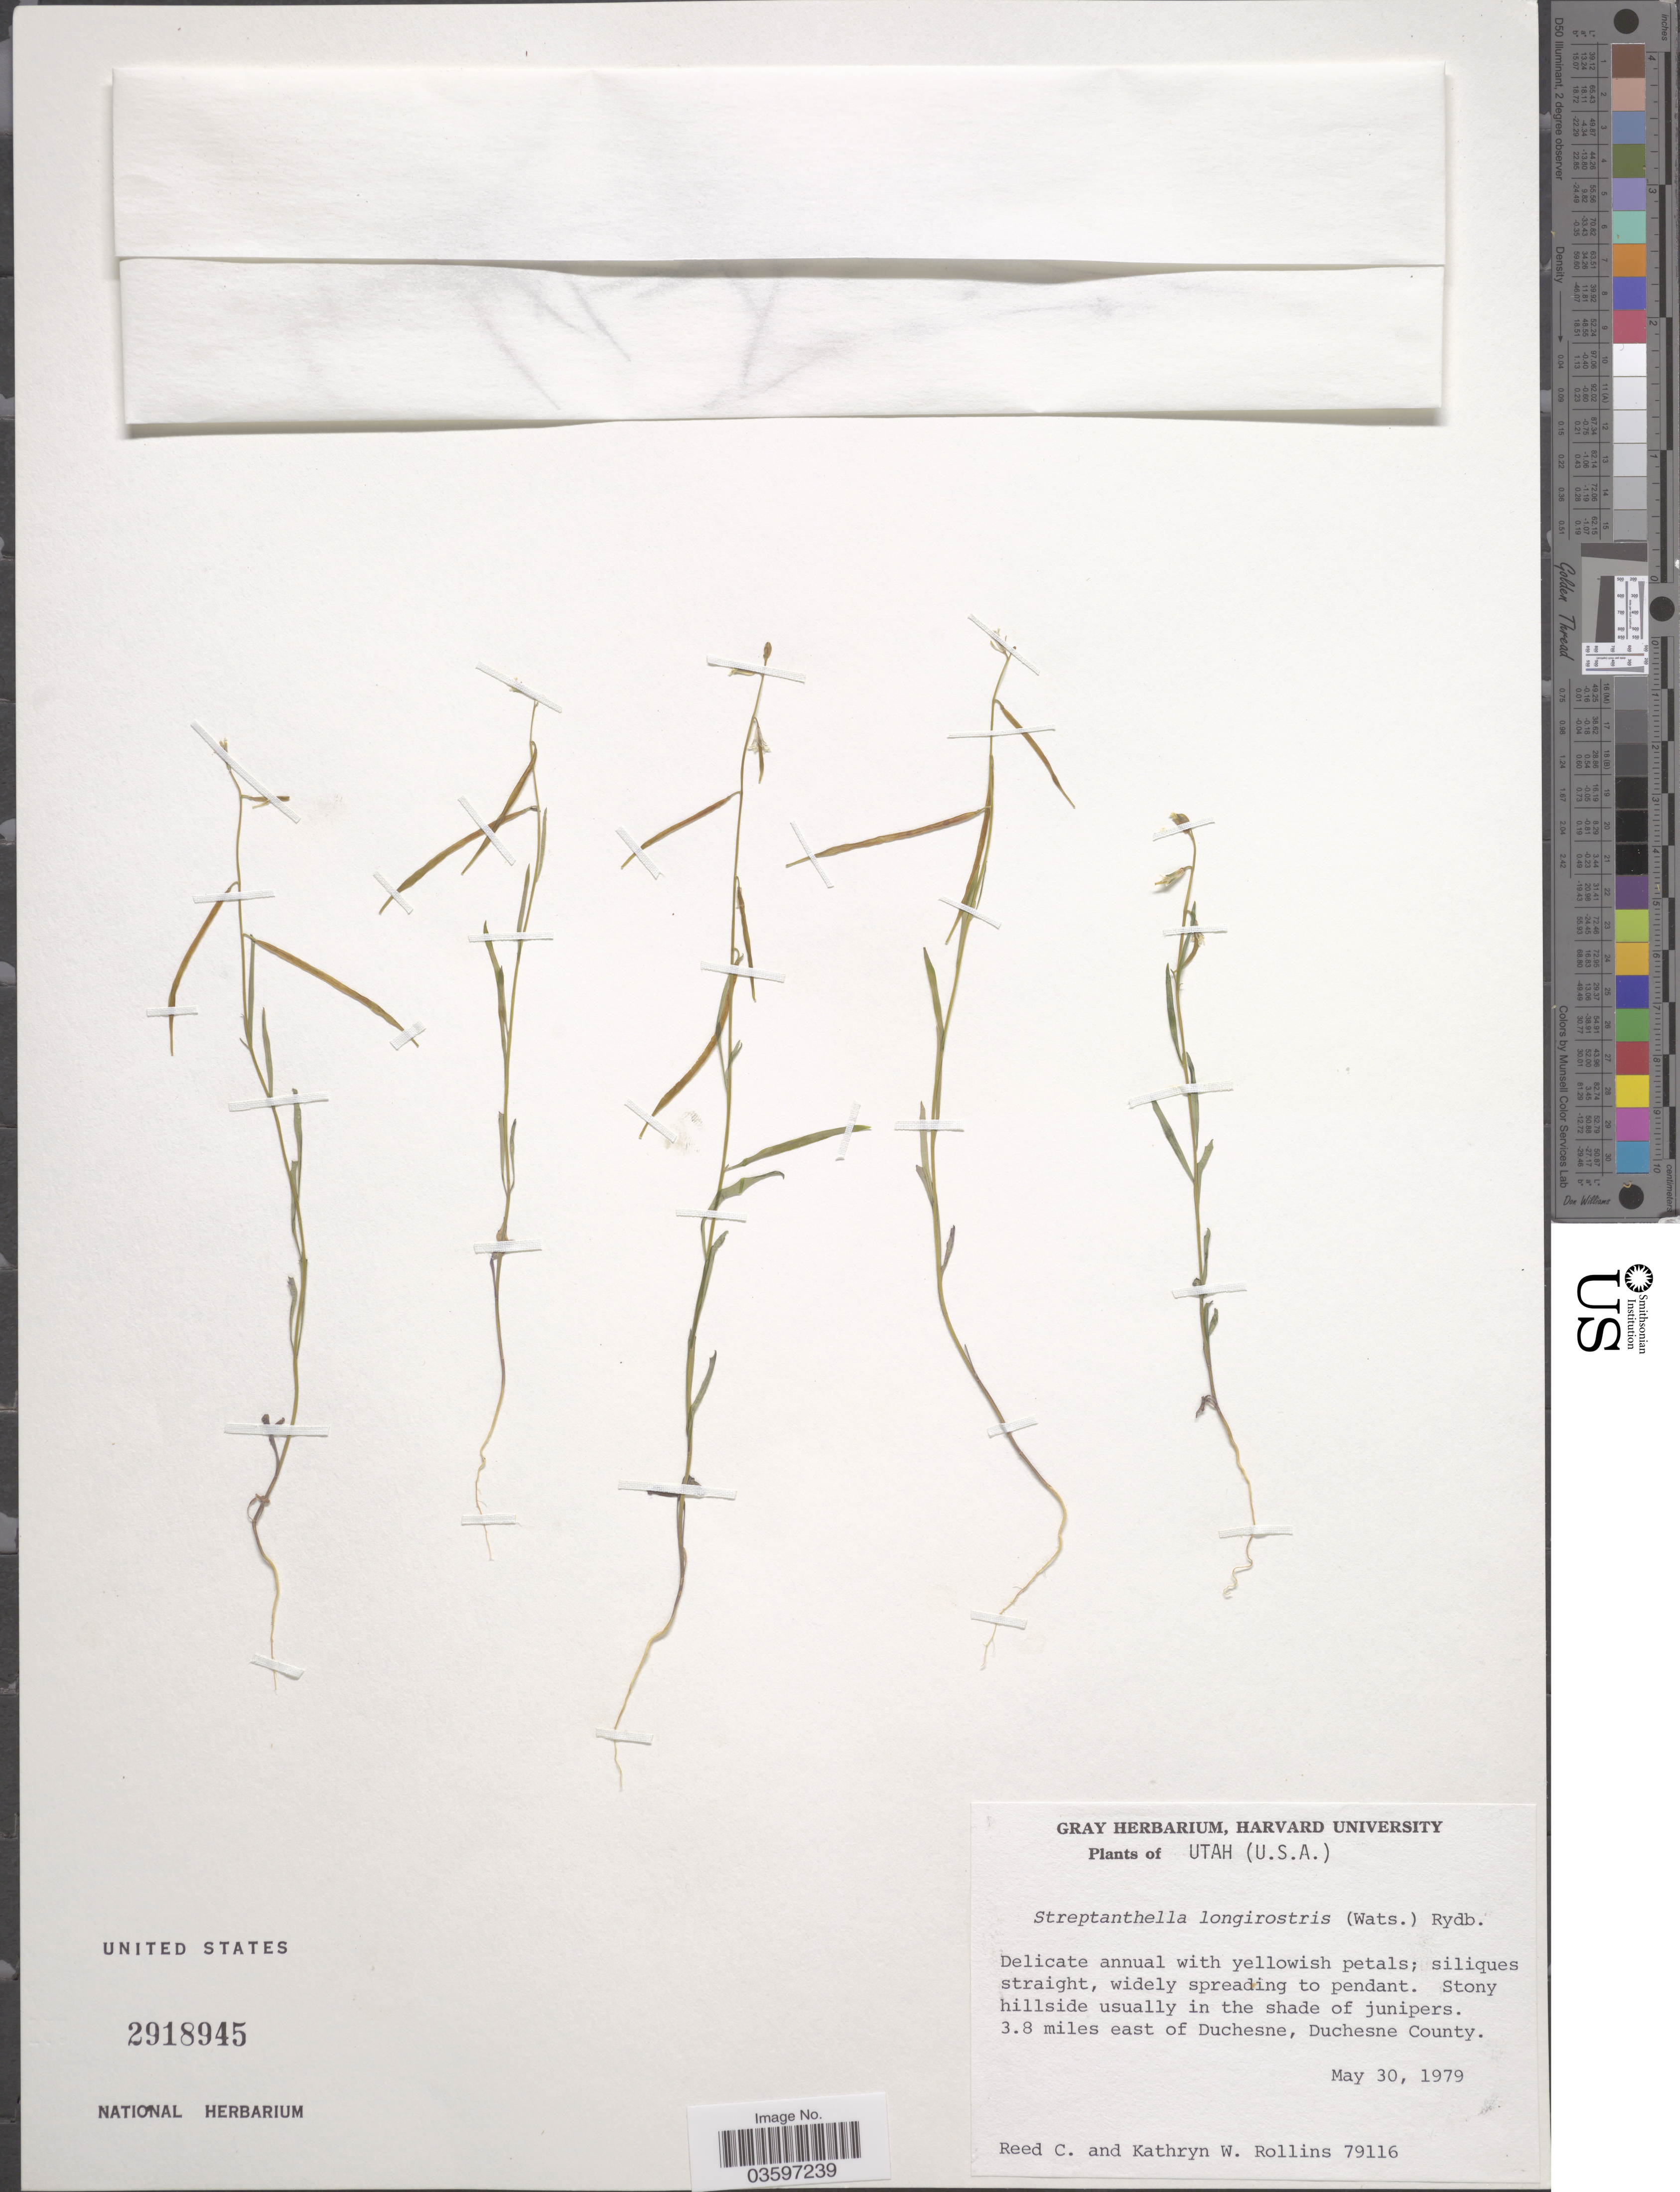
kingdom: Plantae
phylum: Tracheophyta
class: Magnoliopsida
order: Brassicales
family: Brassicaceae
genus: Streptanthella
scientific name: Streptanthella longirostris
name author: (S. Watson) Rydb.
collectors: R. C. Rollins & K. W. Rollins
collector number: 79116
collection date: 1979-05-30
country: United States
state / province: Utah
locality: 3.8 miles east of Duchesne, Duchesne County.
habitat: stony hillside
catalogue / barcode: US 2918945